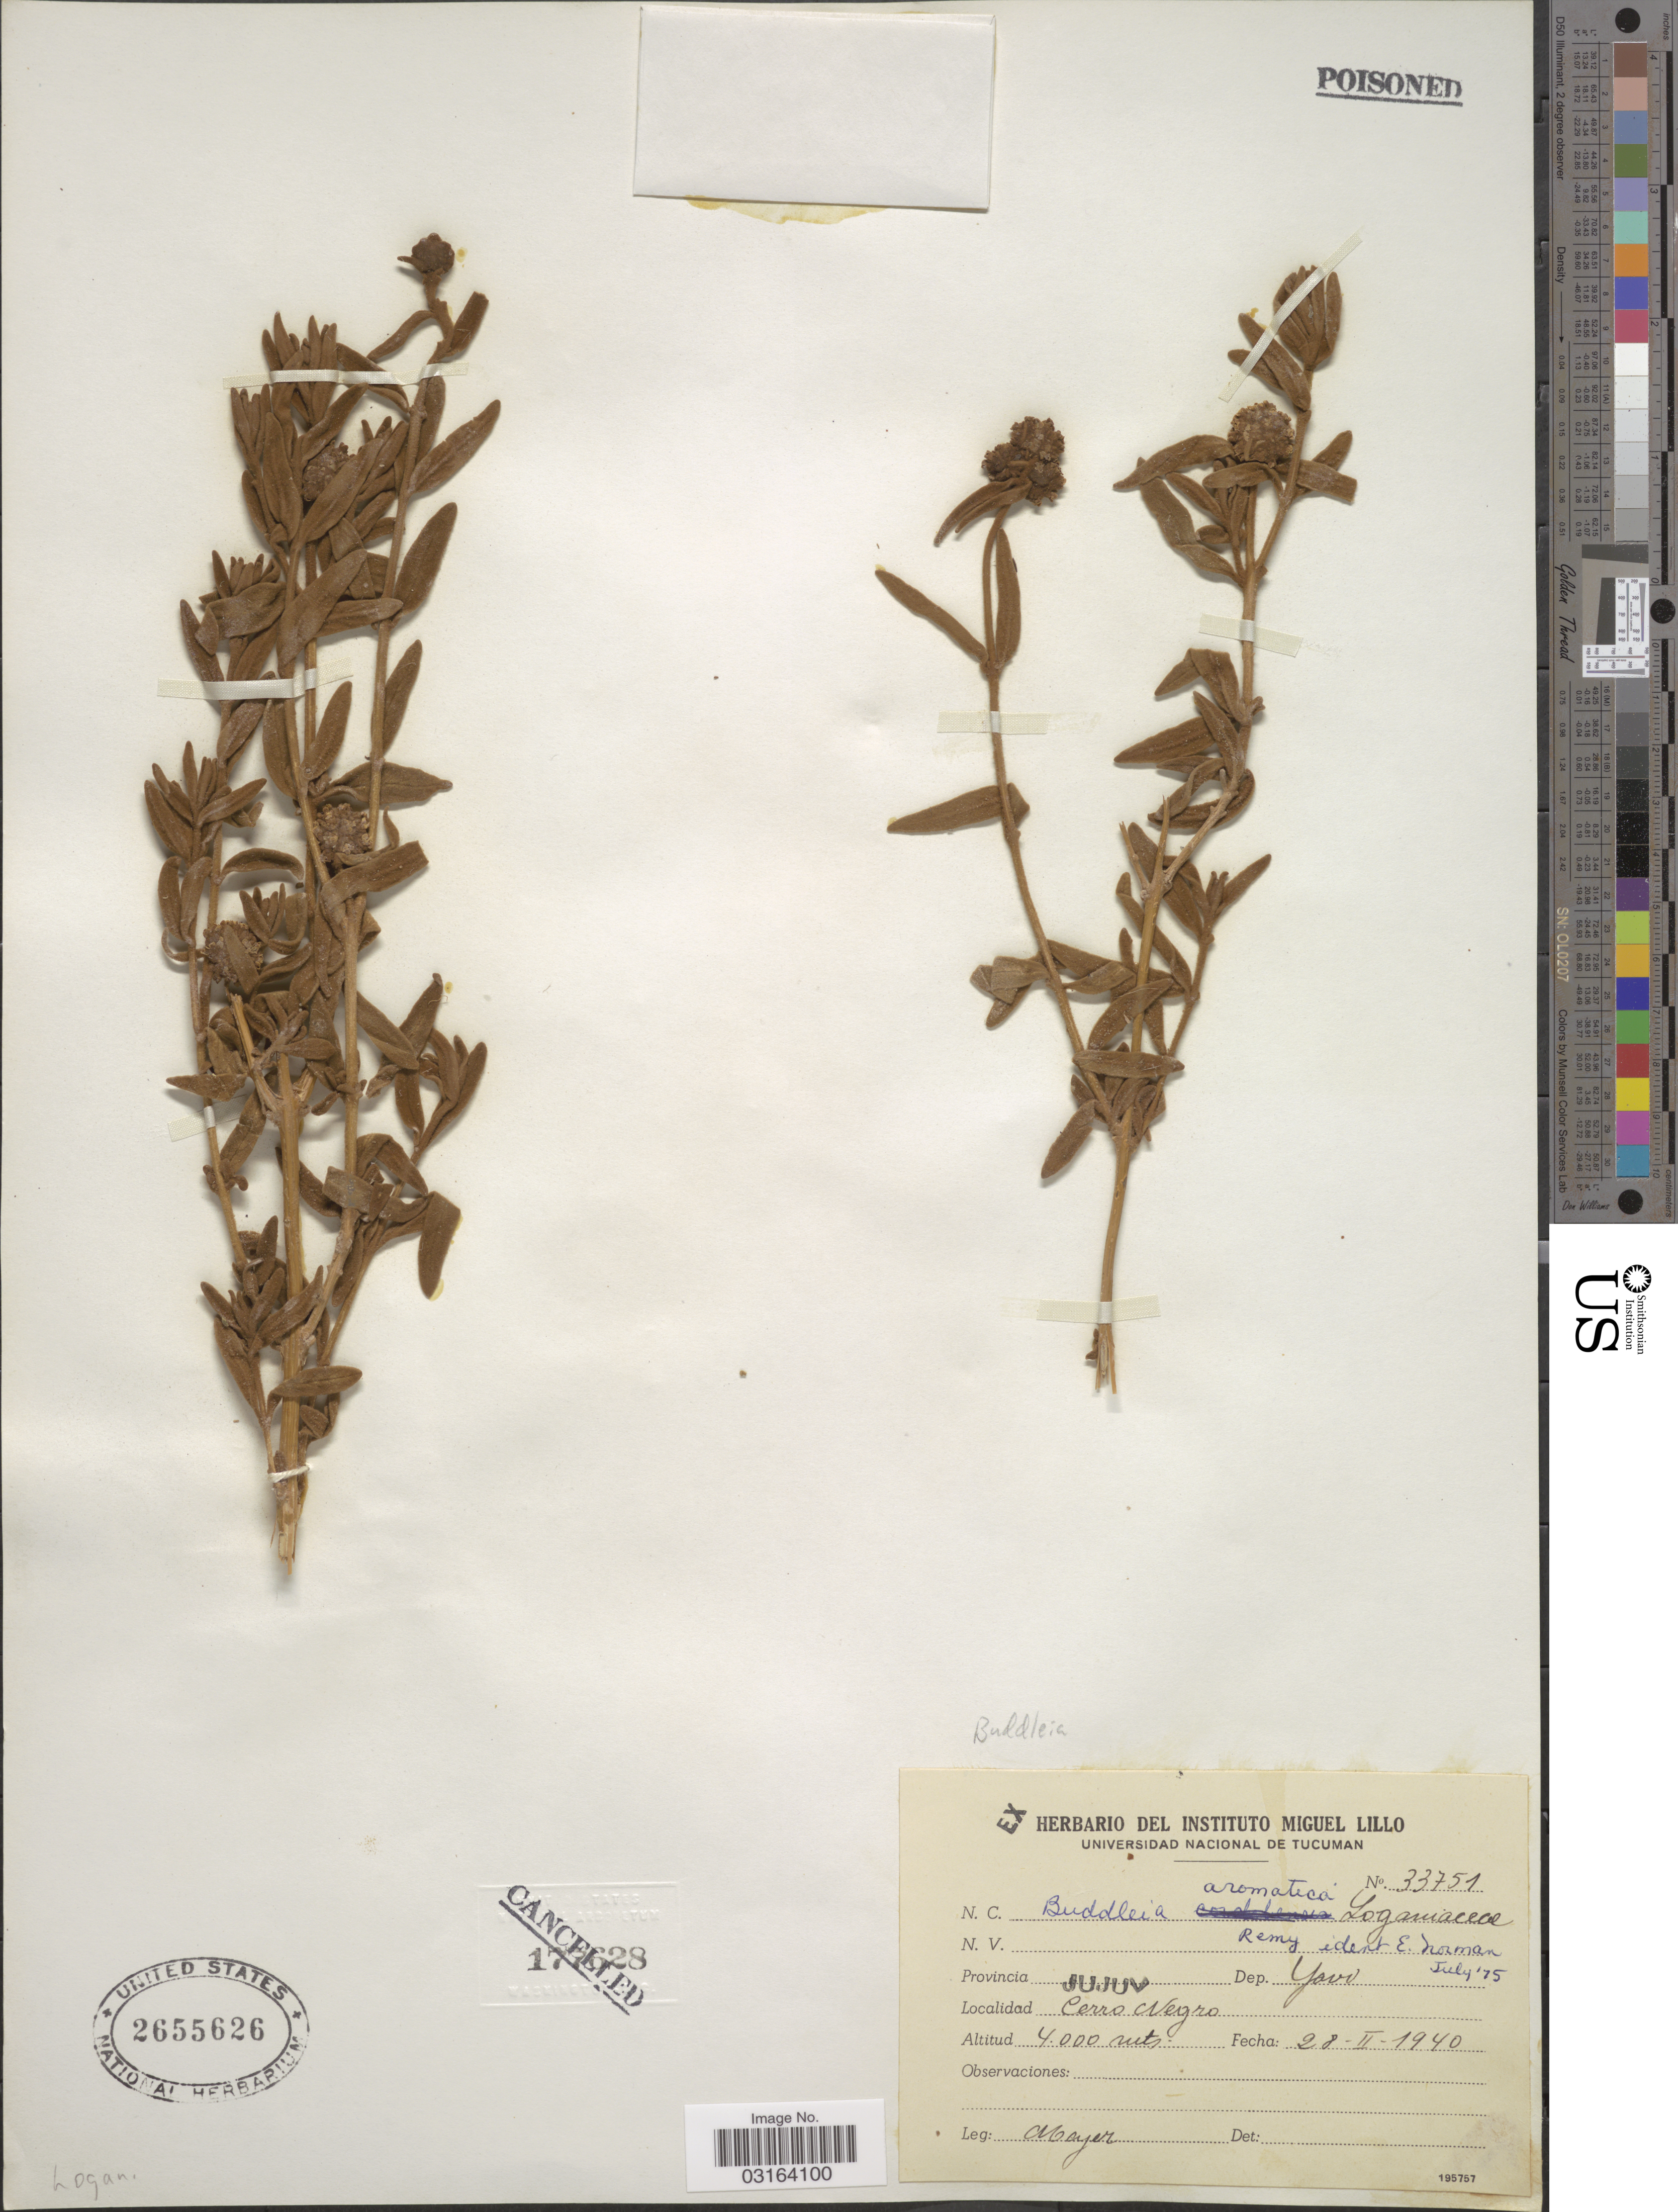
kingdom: Plantae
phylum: Tracheophyta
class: Magnoliopsida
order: Lamiales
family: Scrophulariaceae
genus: Buddleja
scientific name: Buddleja aromatica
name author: Remy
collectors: -- Meyer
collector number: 33751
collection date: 1940-02-28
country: Argentina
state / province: Jujuy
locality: Provincia Jujuy, Dep. Yavi, Cerro Negro.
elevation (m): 4000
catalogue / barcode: US 2655626